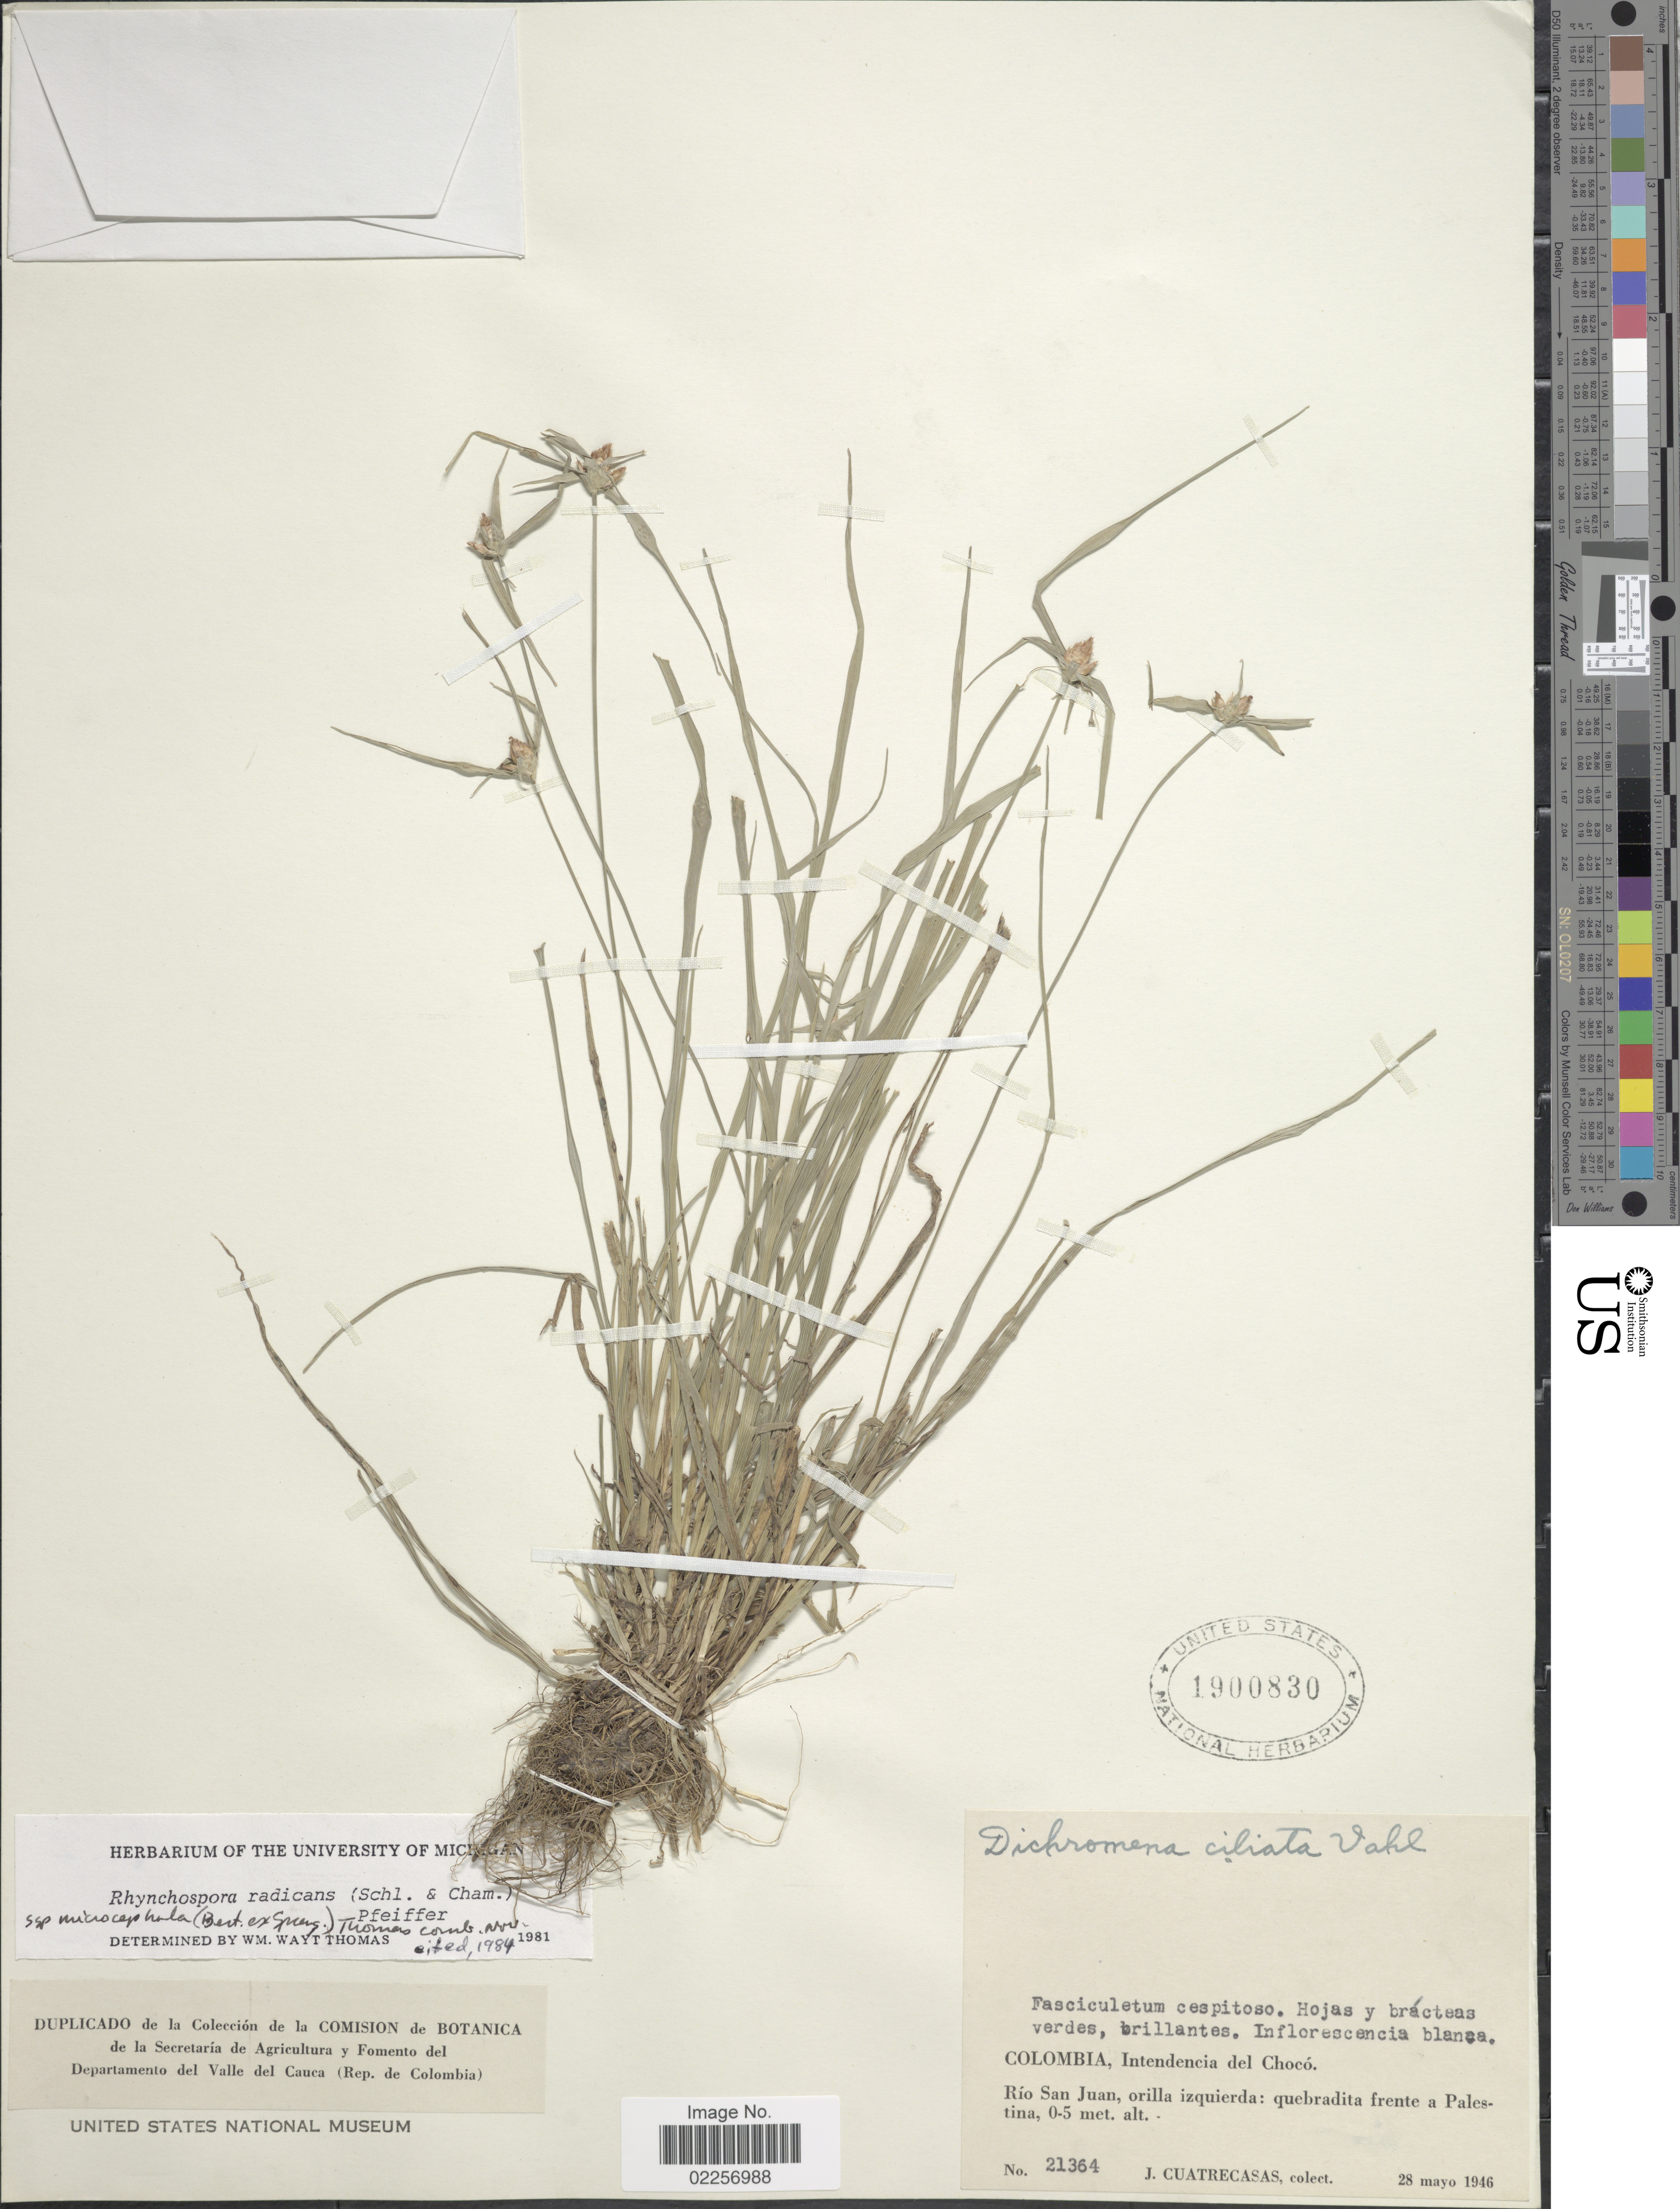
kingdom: Plantae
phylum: Tracheophyta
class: Liliopsida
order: Poales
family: Cyperaceae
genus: Rhynchospora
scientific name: Rhynchospora radicans subsp. microcephala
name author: (Bertero ex Spreng.) W.W. Thomas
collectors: J. Cuatrecasas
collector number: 21364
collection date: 1946-05-28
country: Colombia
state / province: Chocó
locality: Intendencia del Choco. Rio San Juan, orilla izquierda: quebradita frente a Palestina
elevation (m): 0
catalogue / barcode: US 1900830